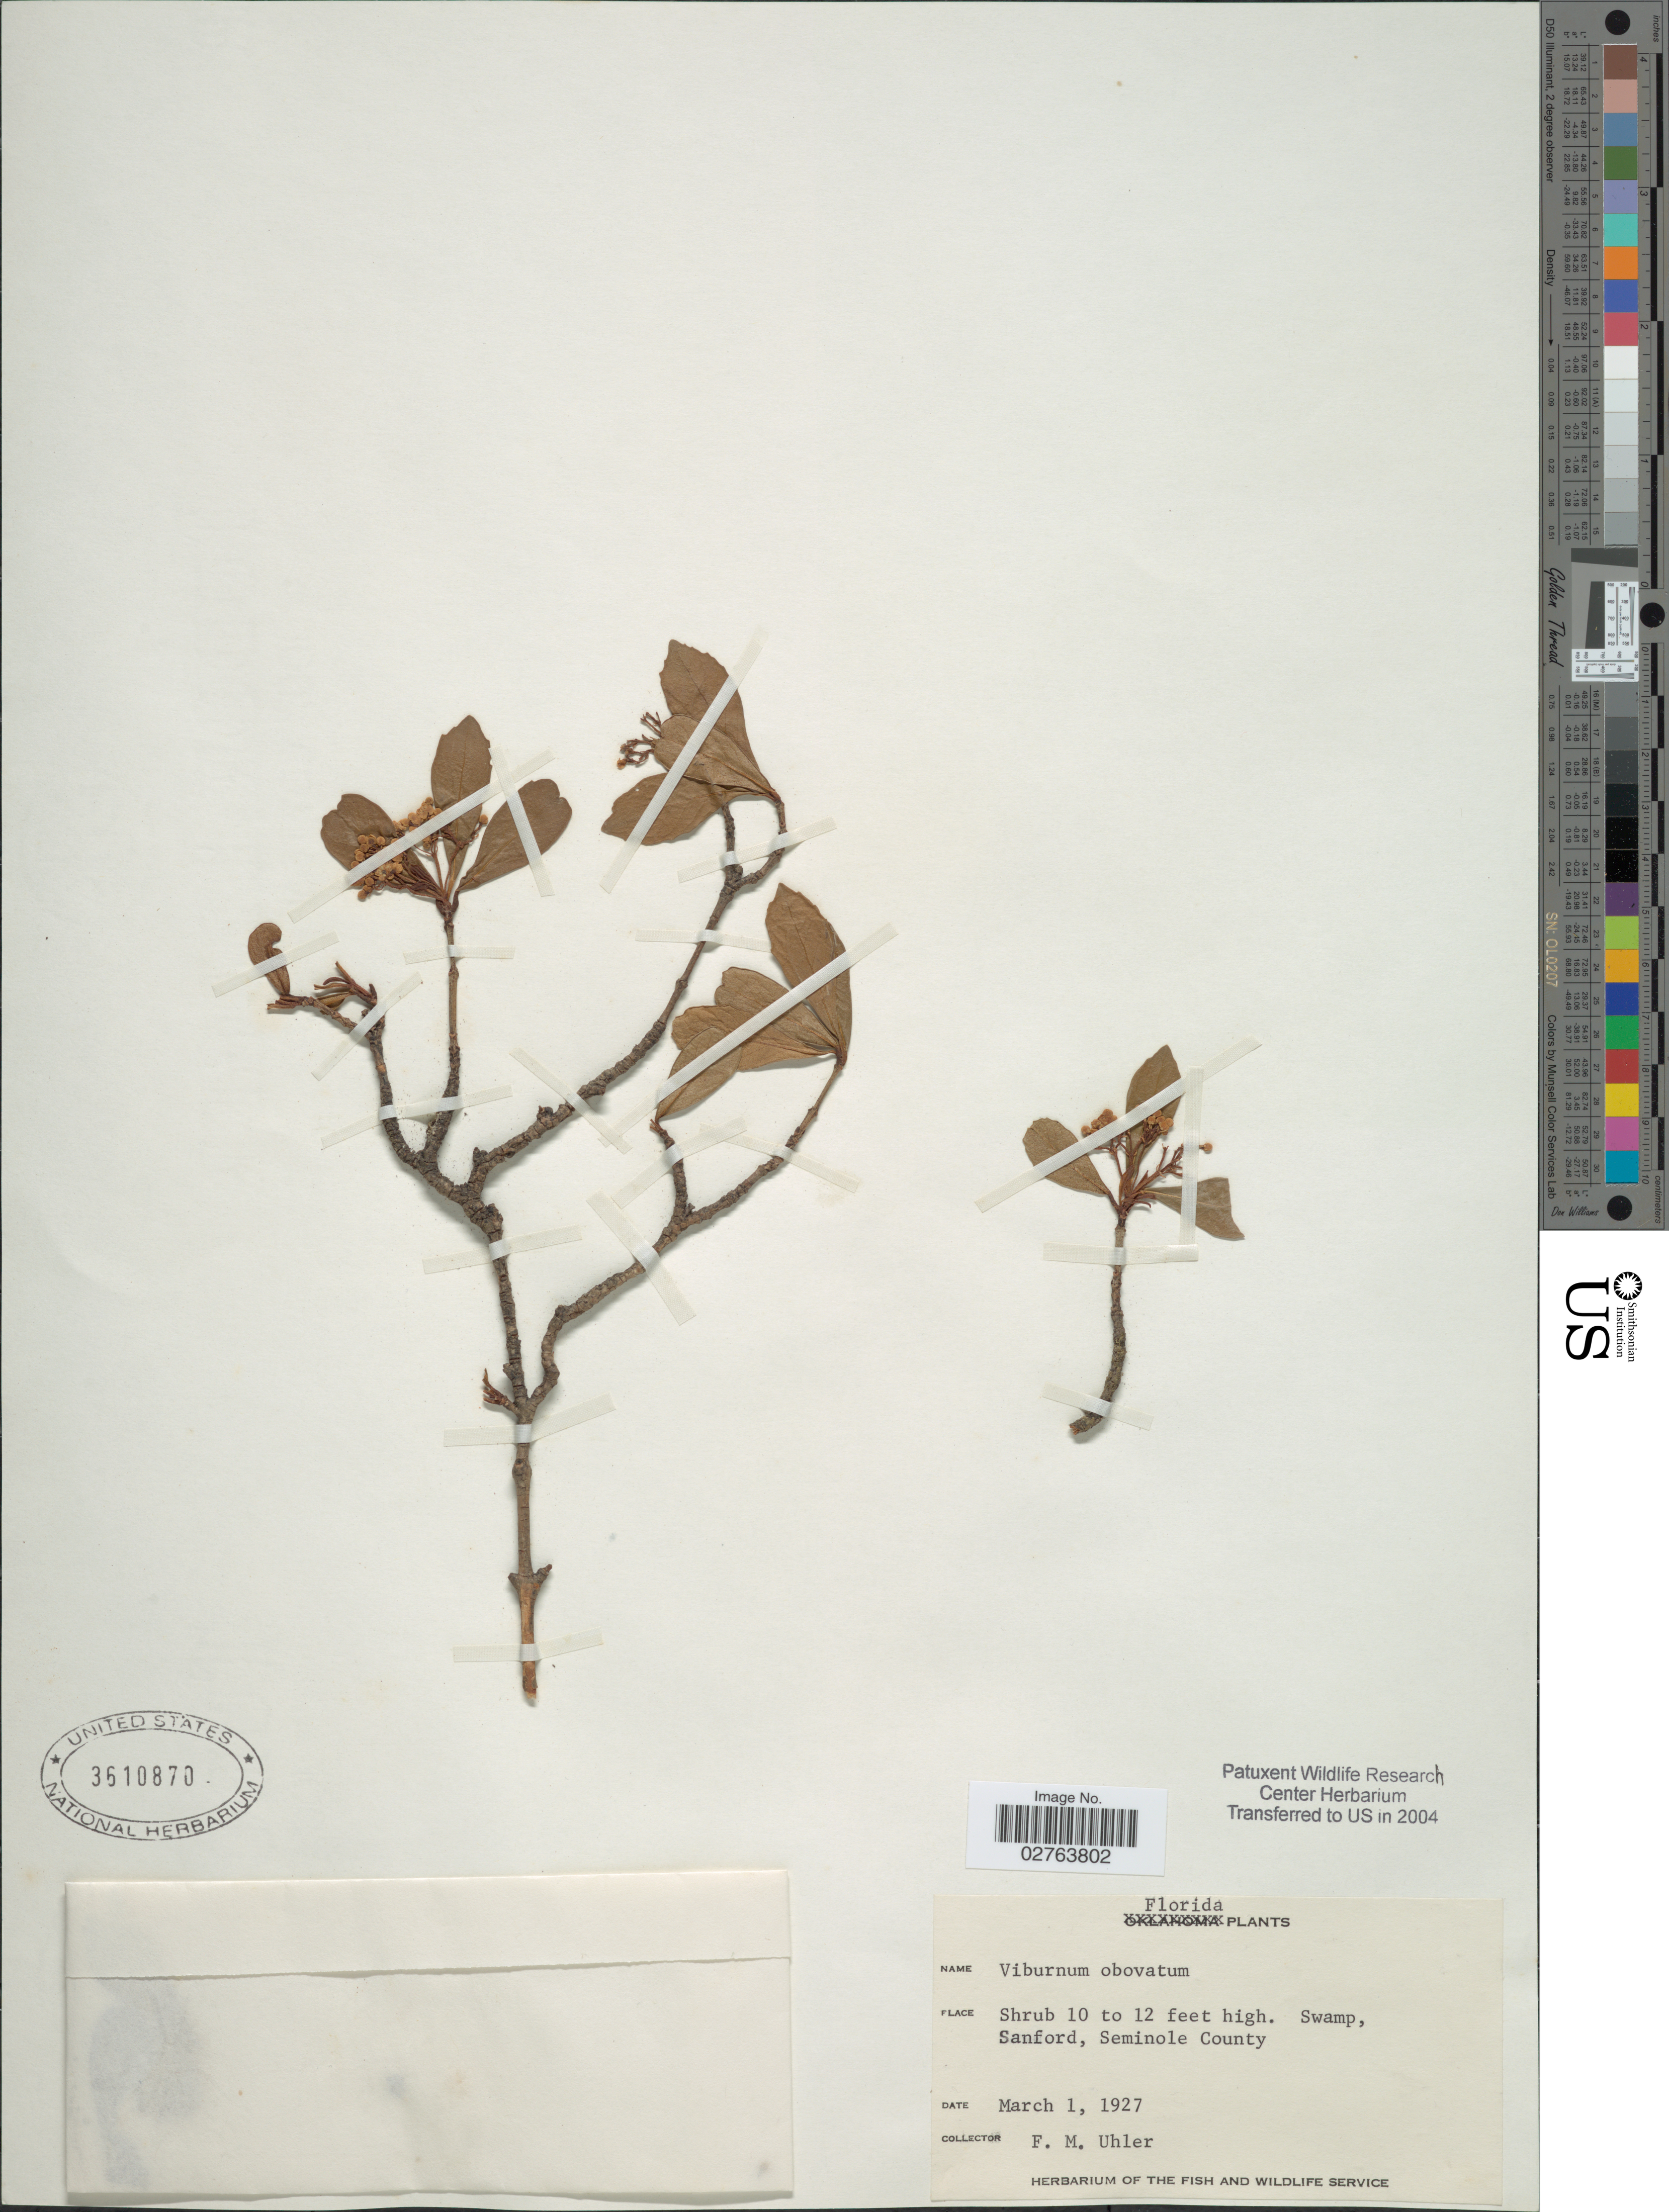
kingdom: Plantae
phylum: Tracheophyta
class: Magnoliopsida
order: Dipsacales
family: Viburnaceae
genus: Viburnum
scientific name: Viburnum obovatum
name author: Walter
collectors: F. M. Uhler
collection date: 1927-03-01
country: United States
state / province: Florida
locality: Sanford, Seminole County.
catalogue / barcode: US 3610870